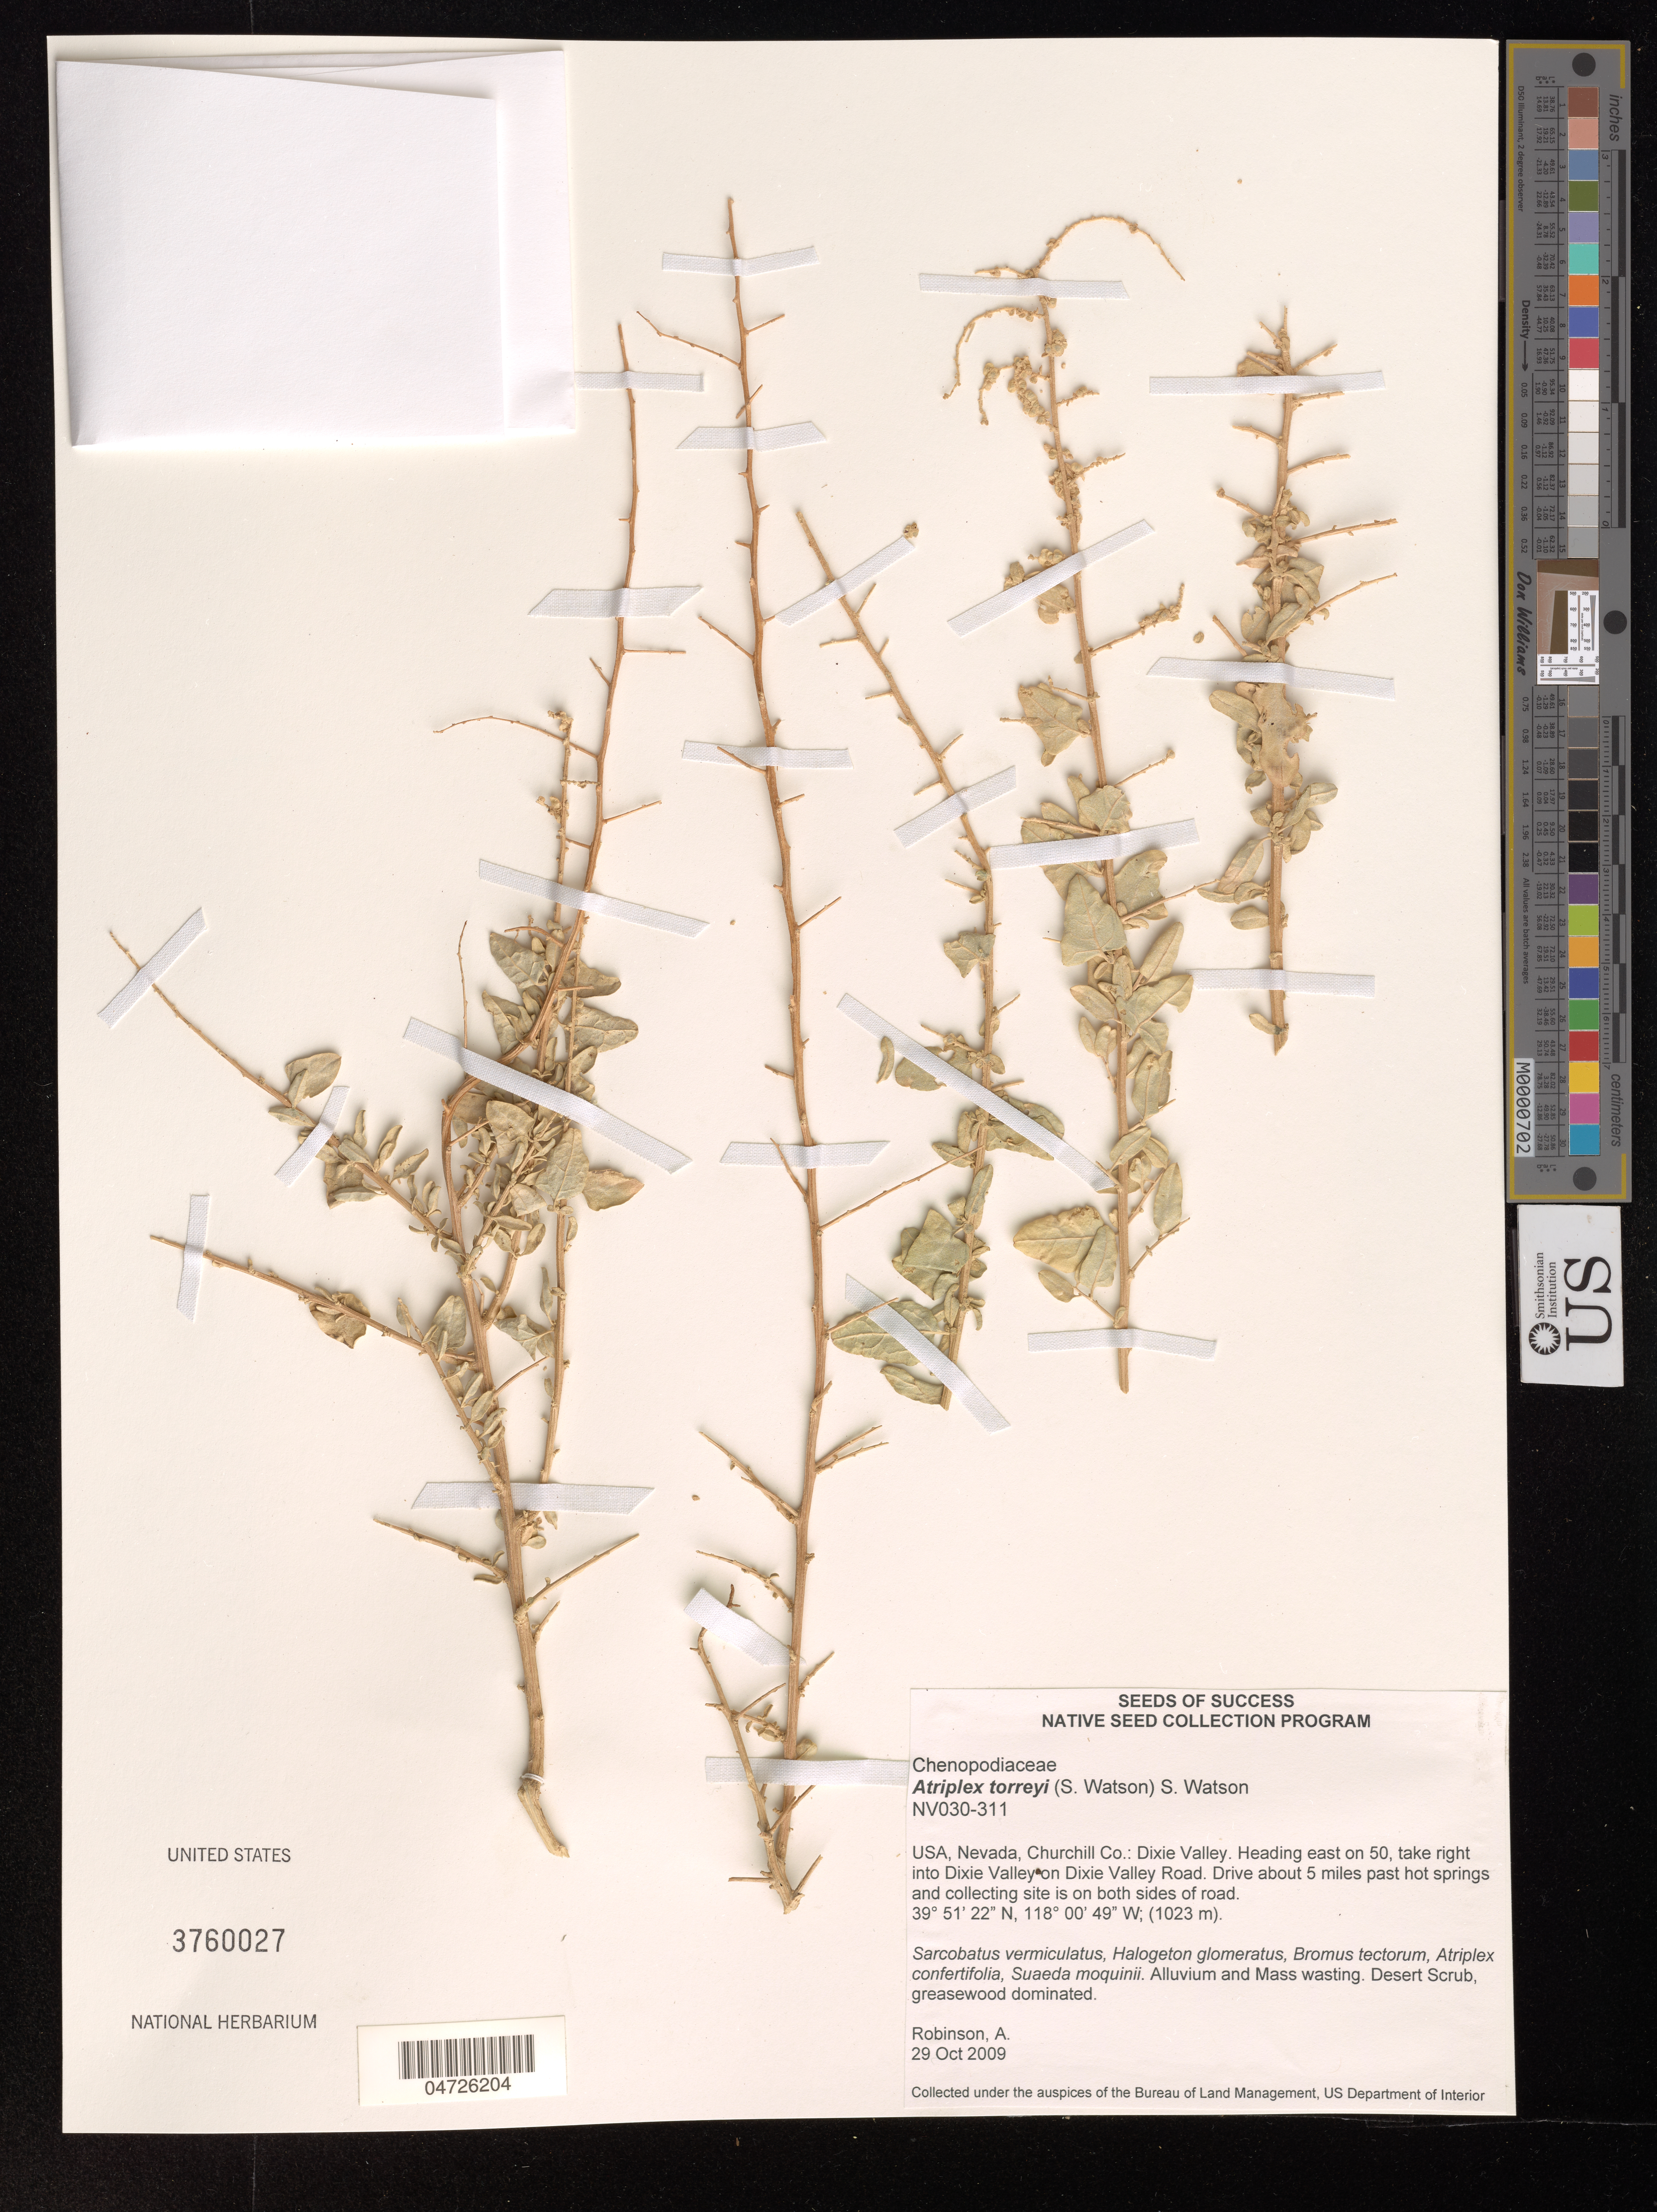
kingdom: Plantae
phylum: Tracheophyta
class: Magnoliopsida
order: Caryophyllales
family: Amaranthaceae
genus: Atriplex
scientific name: Atriplex torreyi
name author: (S. Watson) S. Watson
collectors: A. Robinson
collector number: NV030-311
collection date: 2009-10-29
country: United States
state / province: Nevada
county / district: Churchill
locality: Churchill Co.: Dixie Valley. Heading east on 50, take right into Dixie Valley on Dixie Valley Road. Drive about 5 miles past hot springs and collecting site is on both sides of road.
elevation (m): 1023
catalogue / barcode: US 3760027